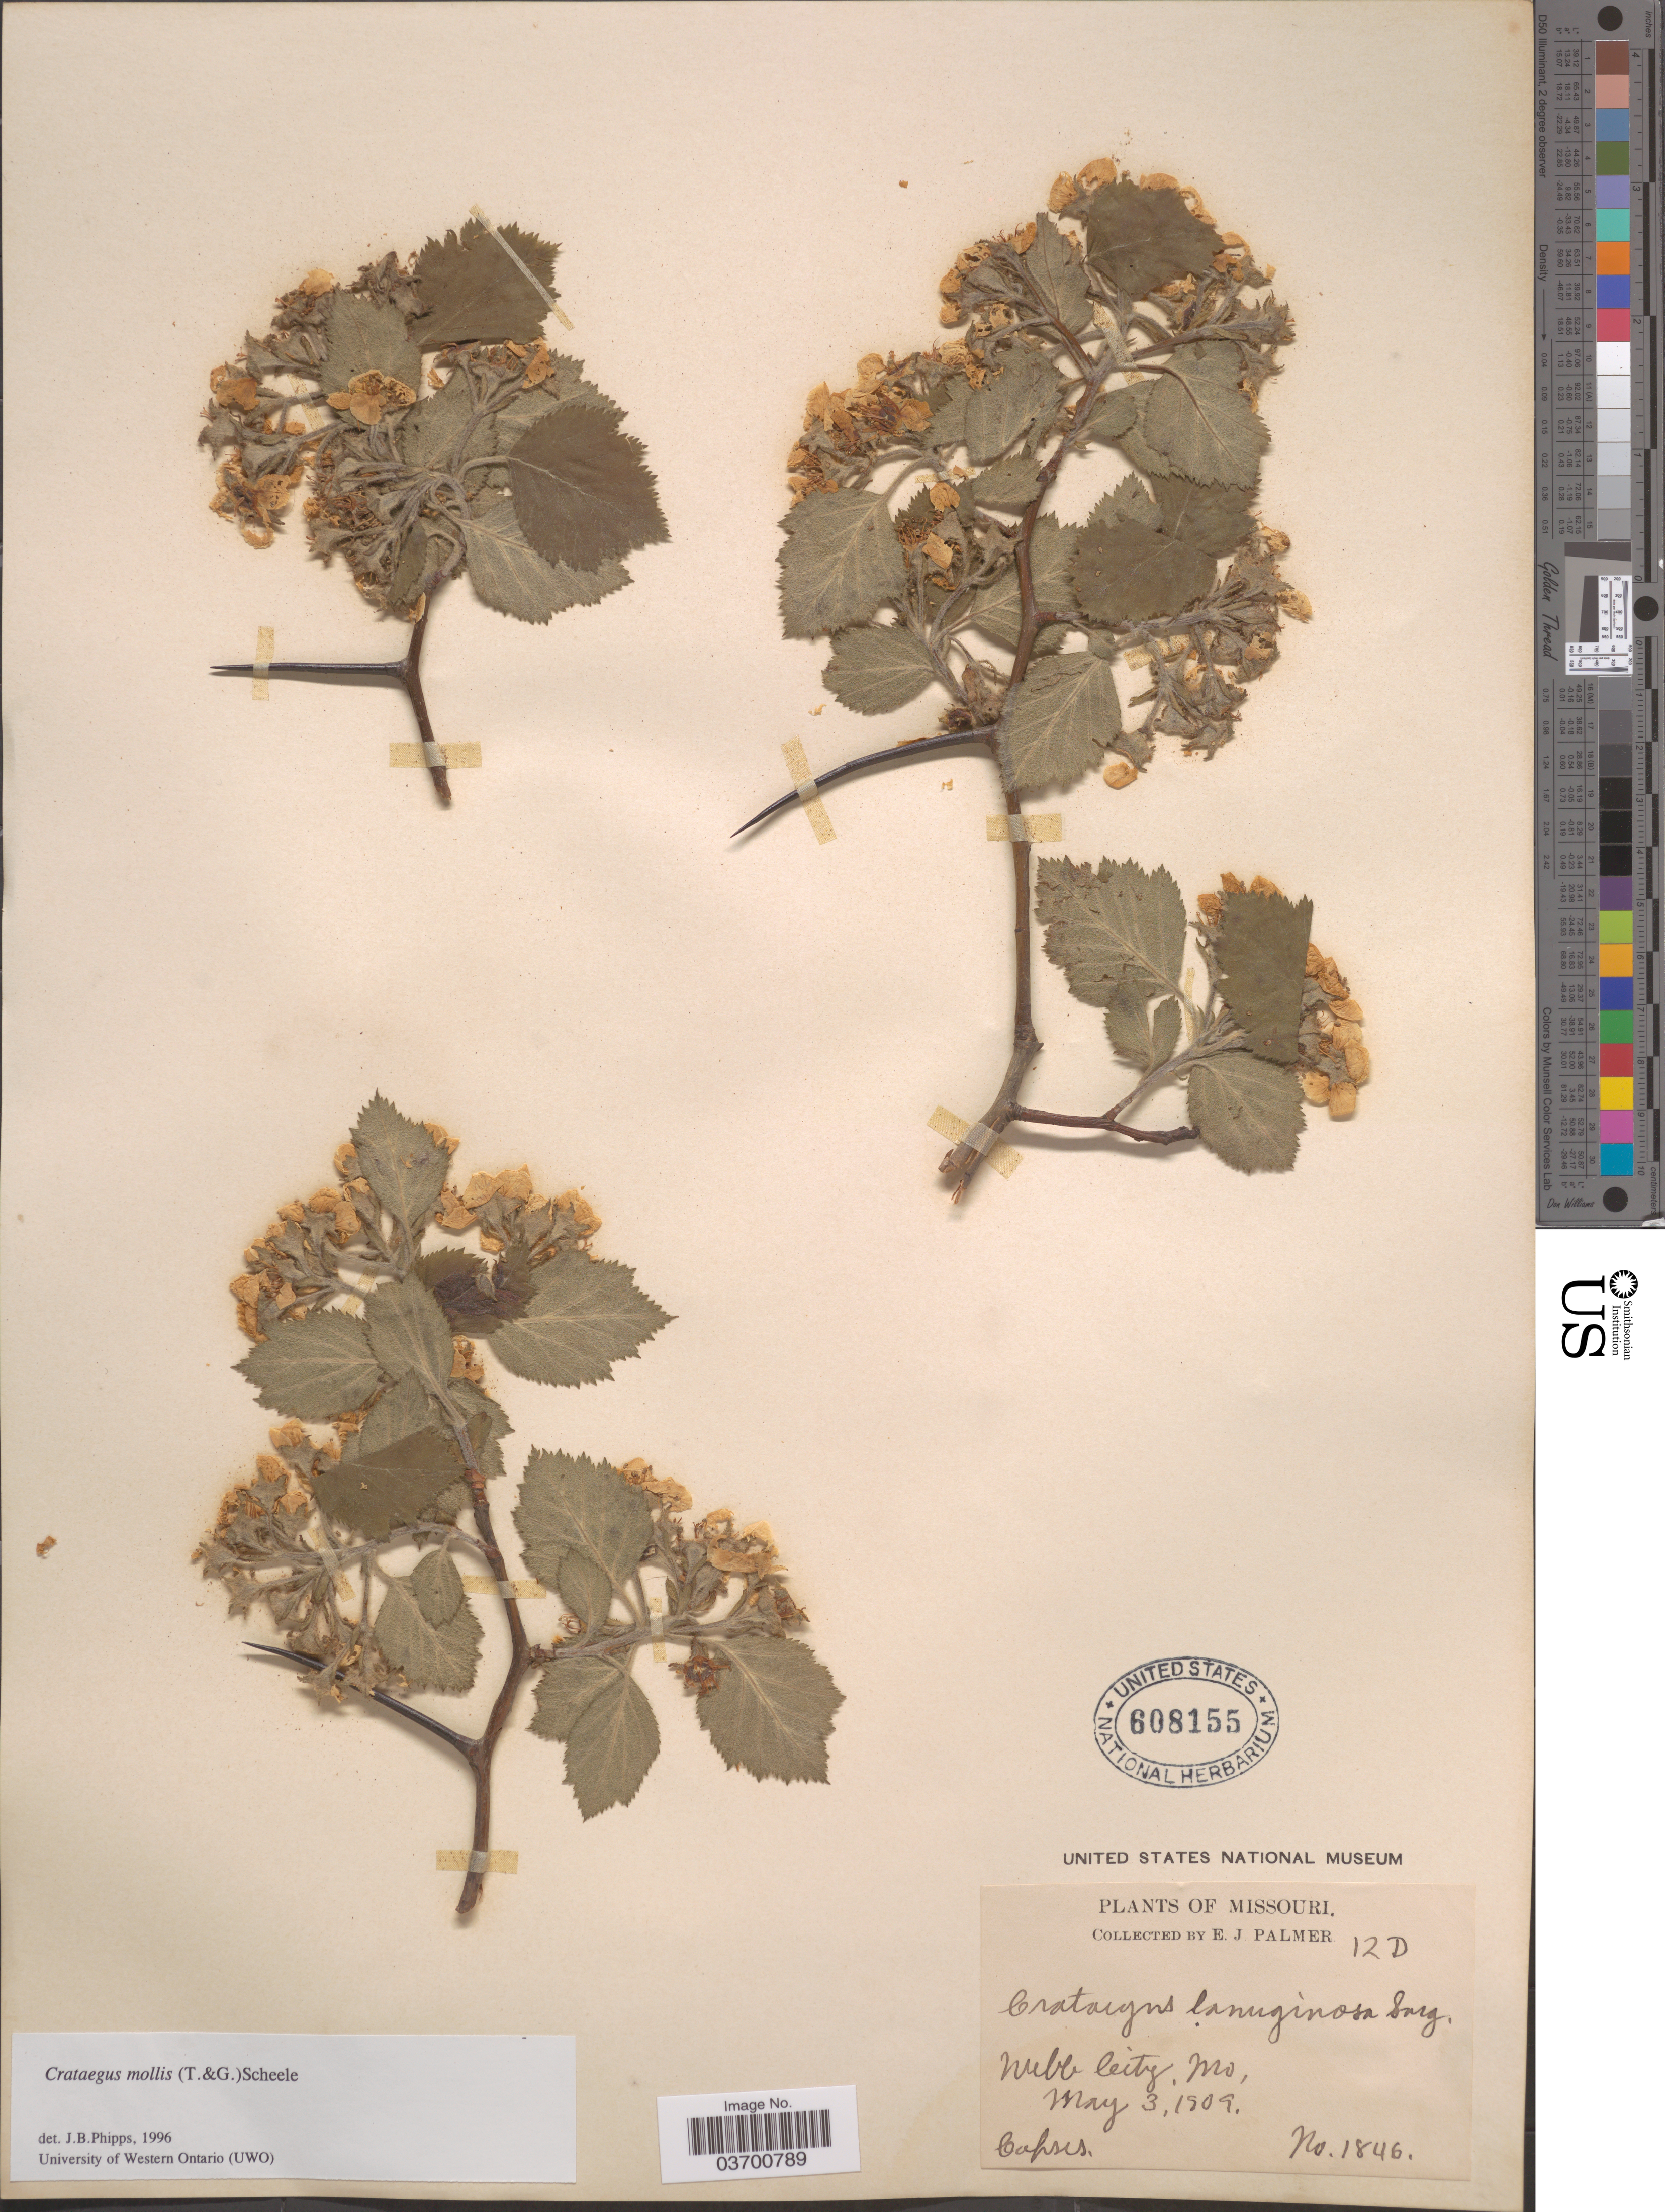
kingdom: Plantae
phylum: Tracheophyta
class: Magnoliopsida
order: Rosales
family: Rosaceae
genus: Crataegus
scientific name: Crataegus mollis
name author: (Torr. & A. Gray) Scheele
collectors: E. J. Palmer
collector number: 1846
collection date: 1909-05-03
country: United States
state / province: Missouri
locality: Webb City.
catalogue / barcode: US 608155